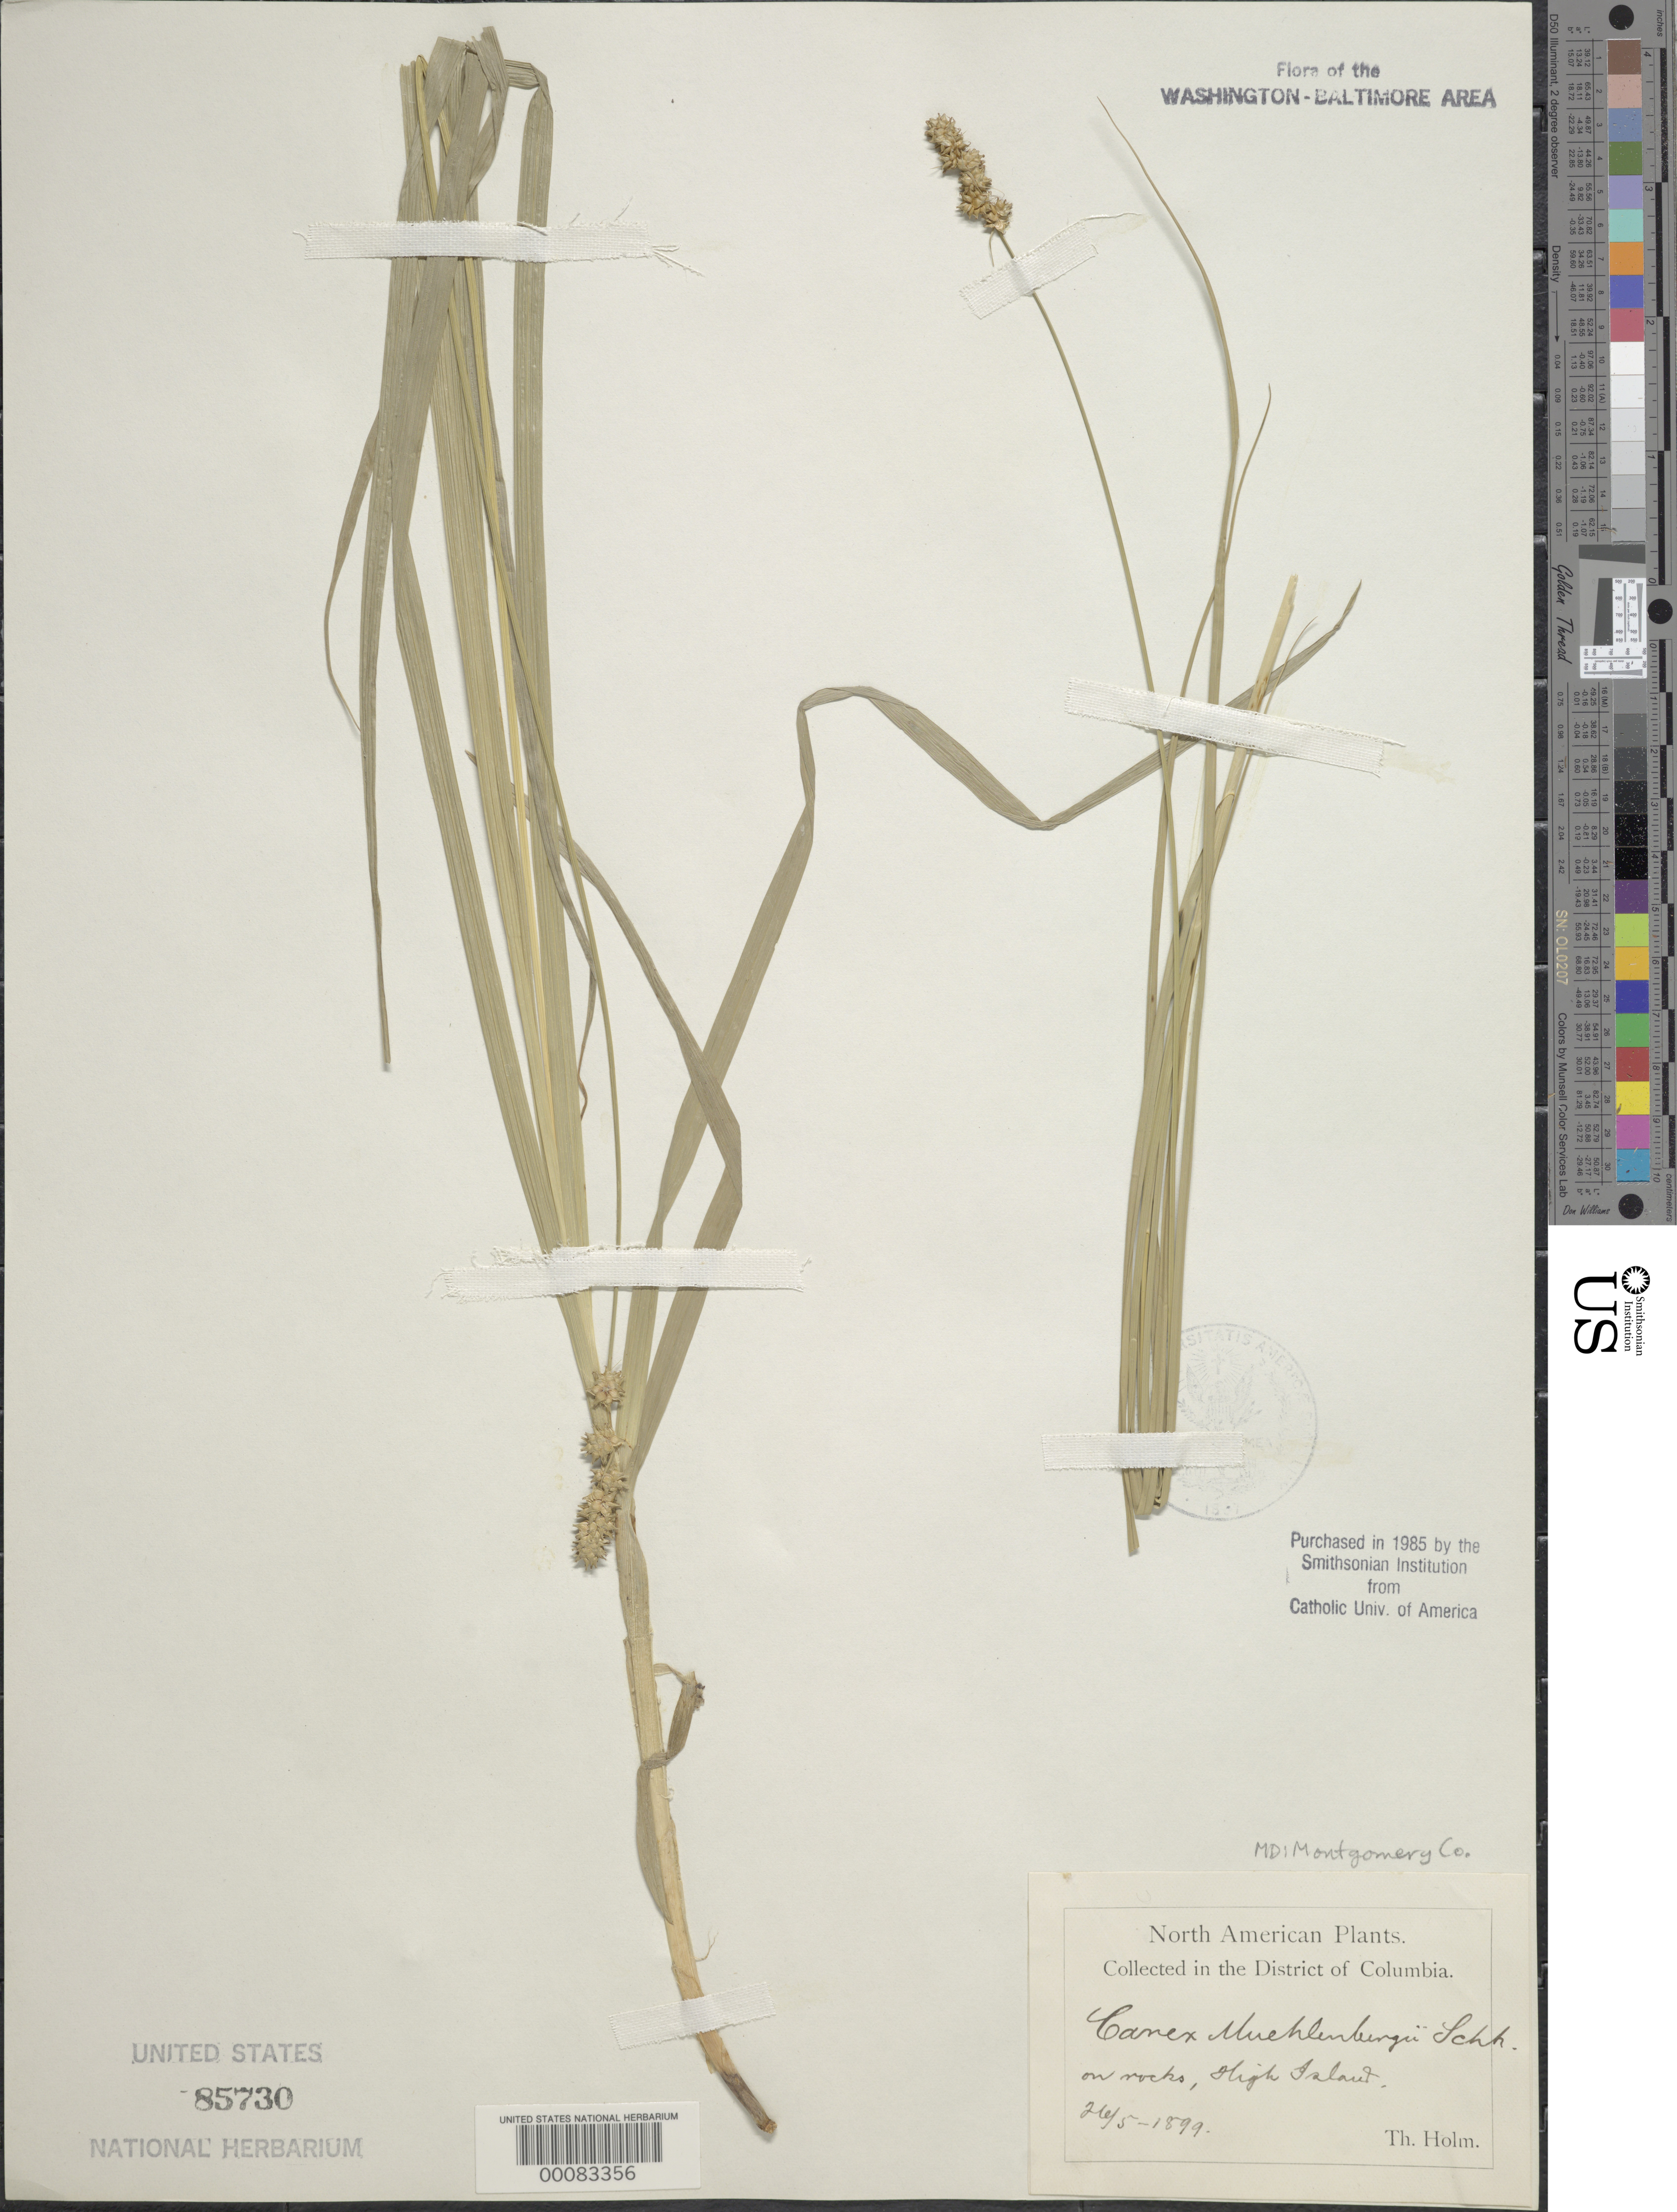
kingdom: Plantae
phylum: Tracheophyta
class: Liliopsida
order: Poales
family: Cyperaceae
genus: Carex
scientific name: Carex muehlenbergii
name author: Willd.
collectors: T. Holm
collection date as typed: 26 May 1899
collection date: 1899-05-26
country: United States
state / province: Maryland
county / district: Montgomery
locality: High Island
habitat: Rocks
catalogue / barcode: US 85730